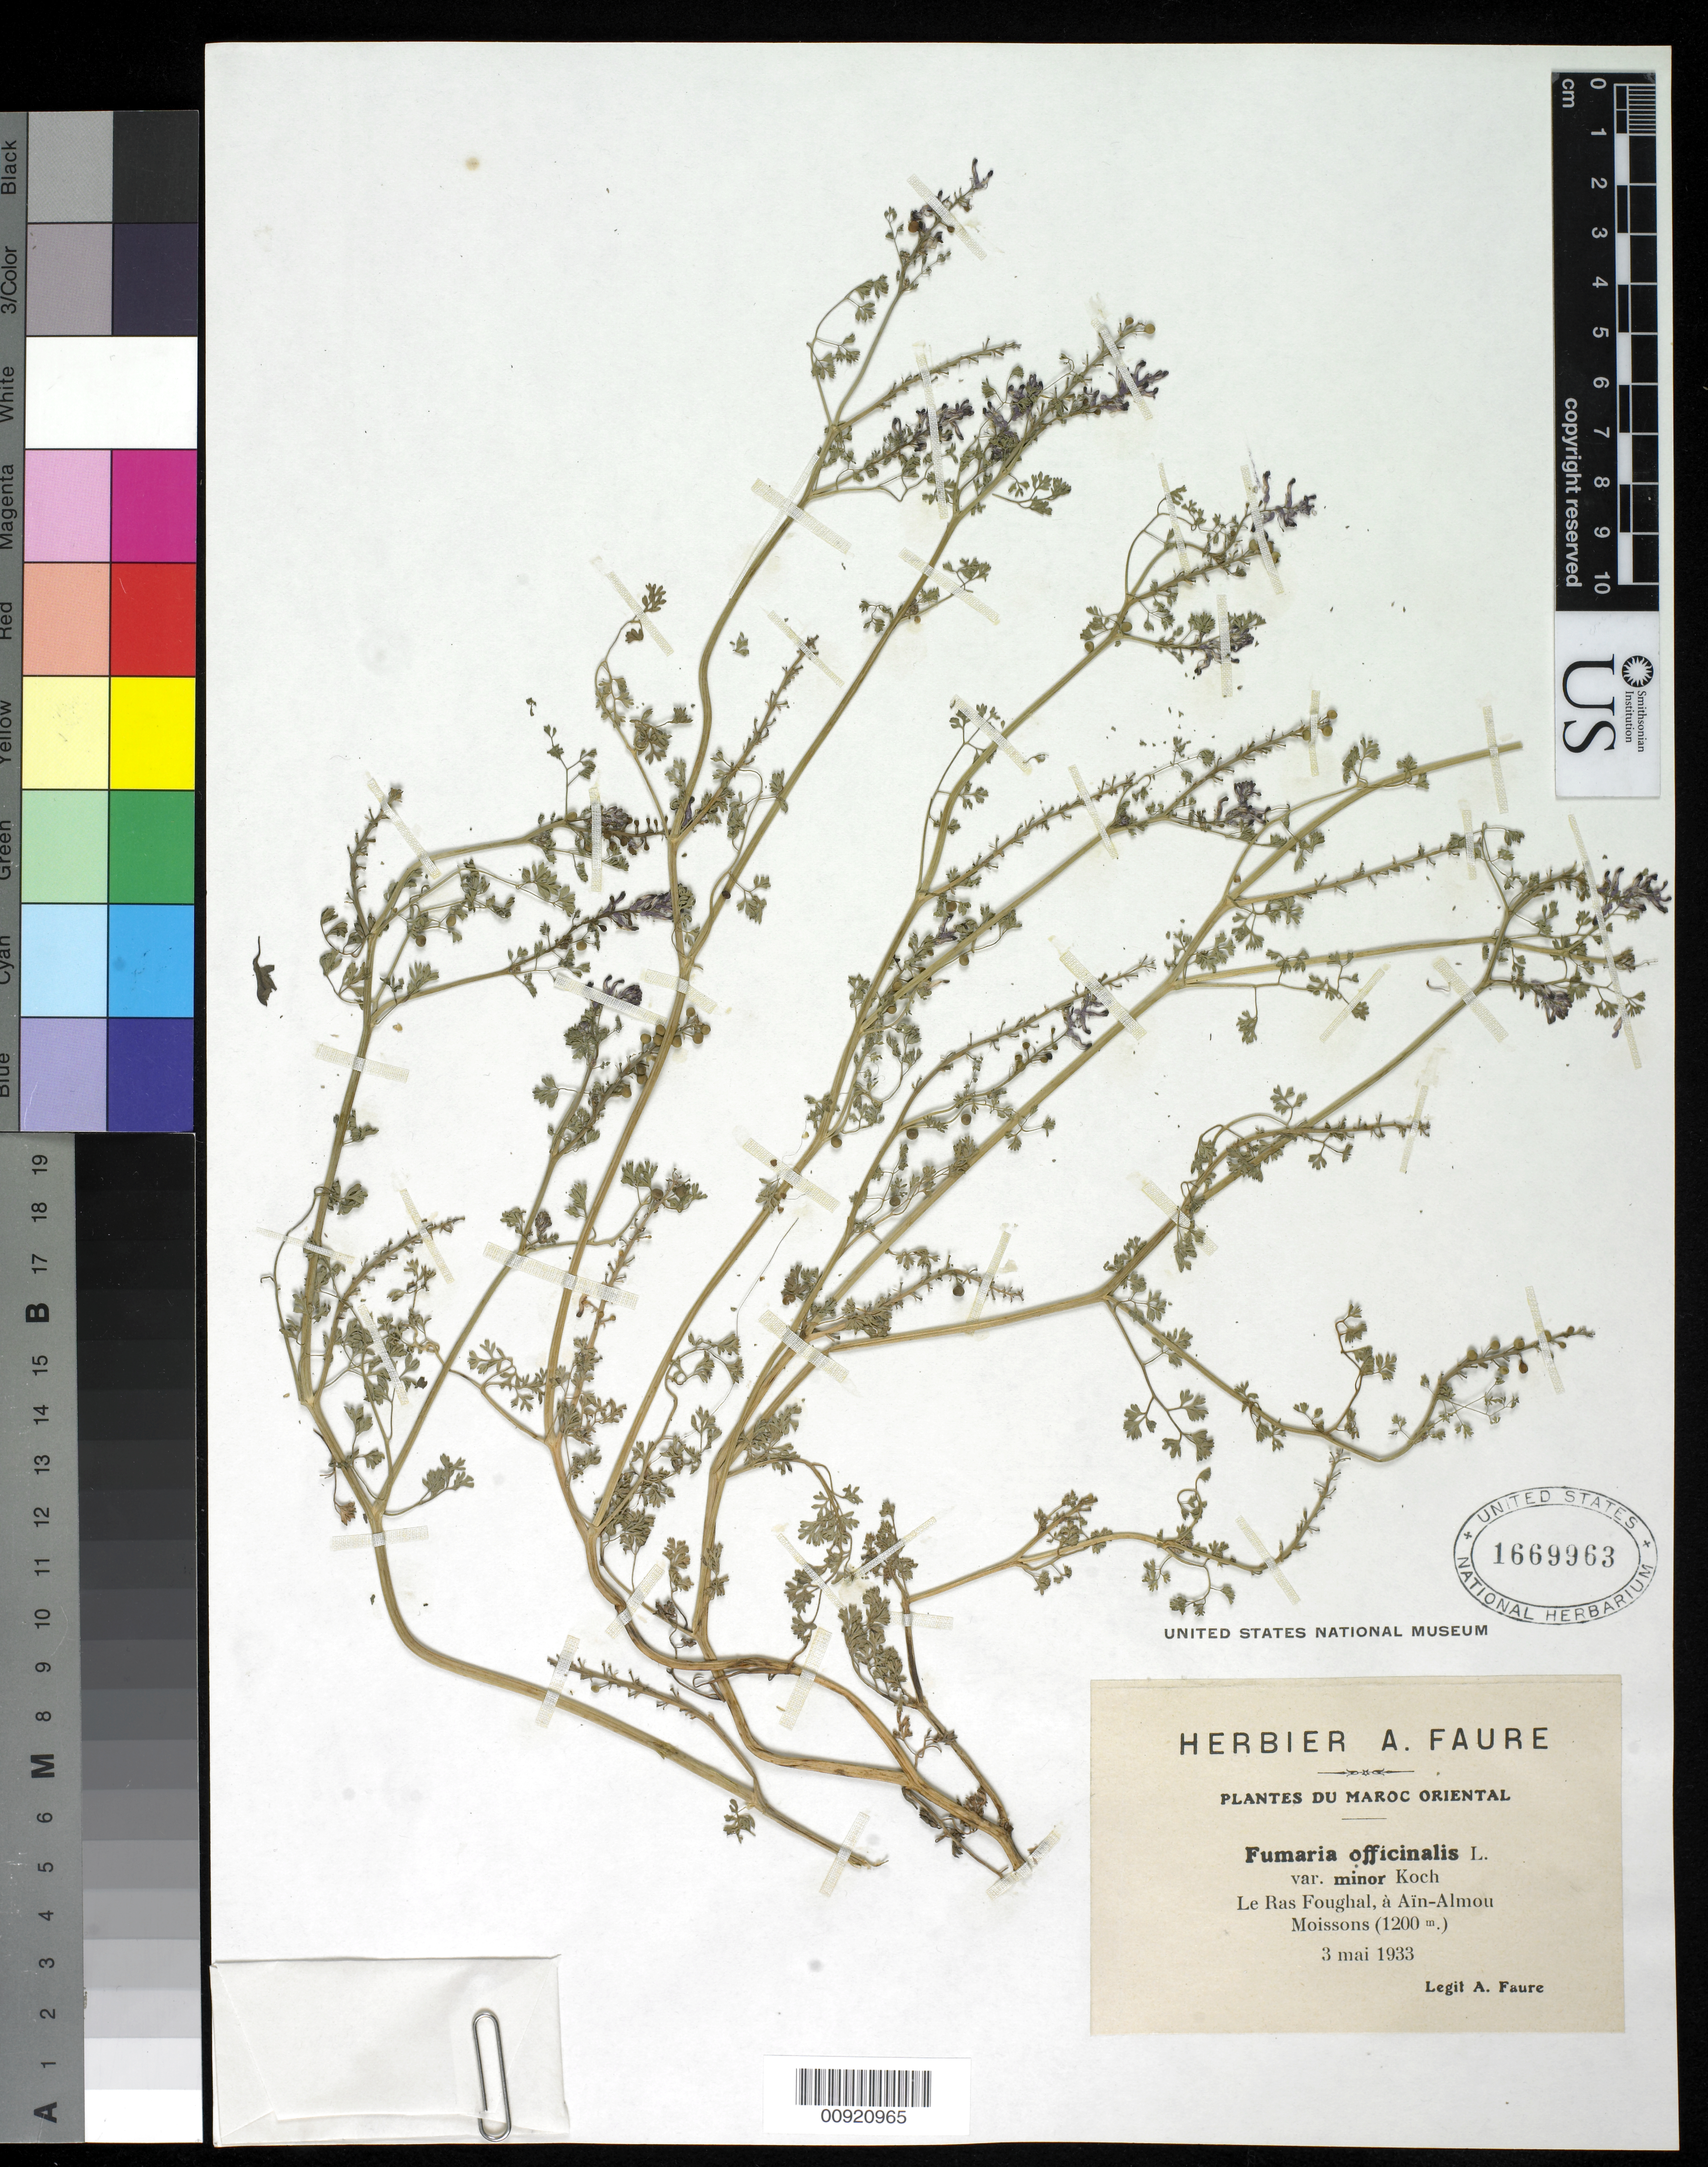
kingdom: Plantae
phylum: Tracheophyta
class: Magnoliopsida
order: Ranunculales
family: Papaveraceae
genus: Fumaria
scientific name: Fumaria officinalis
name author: L.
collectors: A. Faure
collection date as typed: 03 May 1933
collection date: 1933-05-03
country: Morocco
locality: Le Ras Foughal, à Aïn-Almou Moissons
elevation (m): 1200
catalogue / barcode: US 1669963